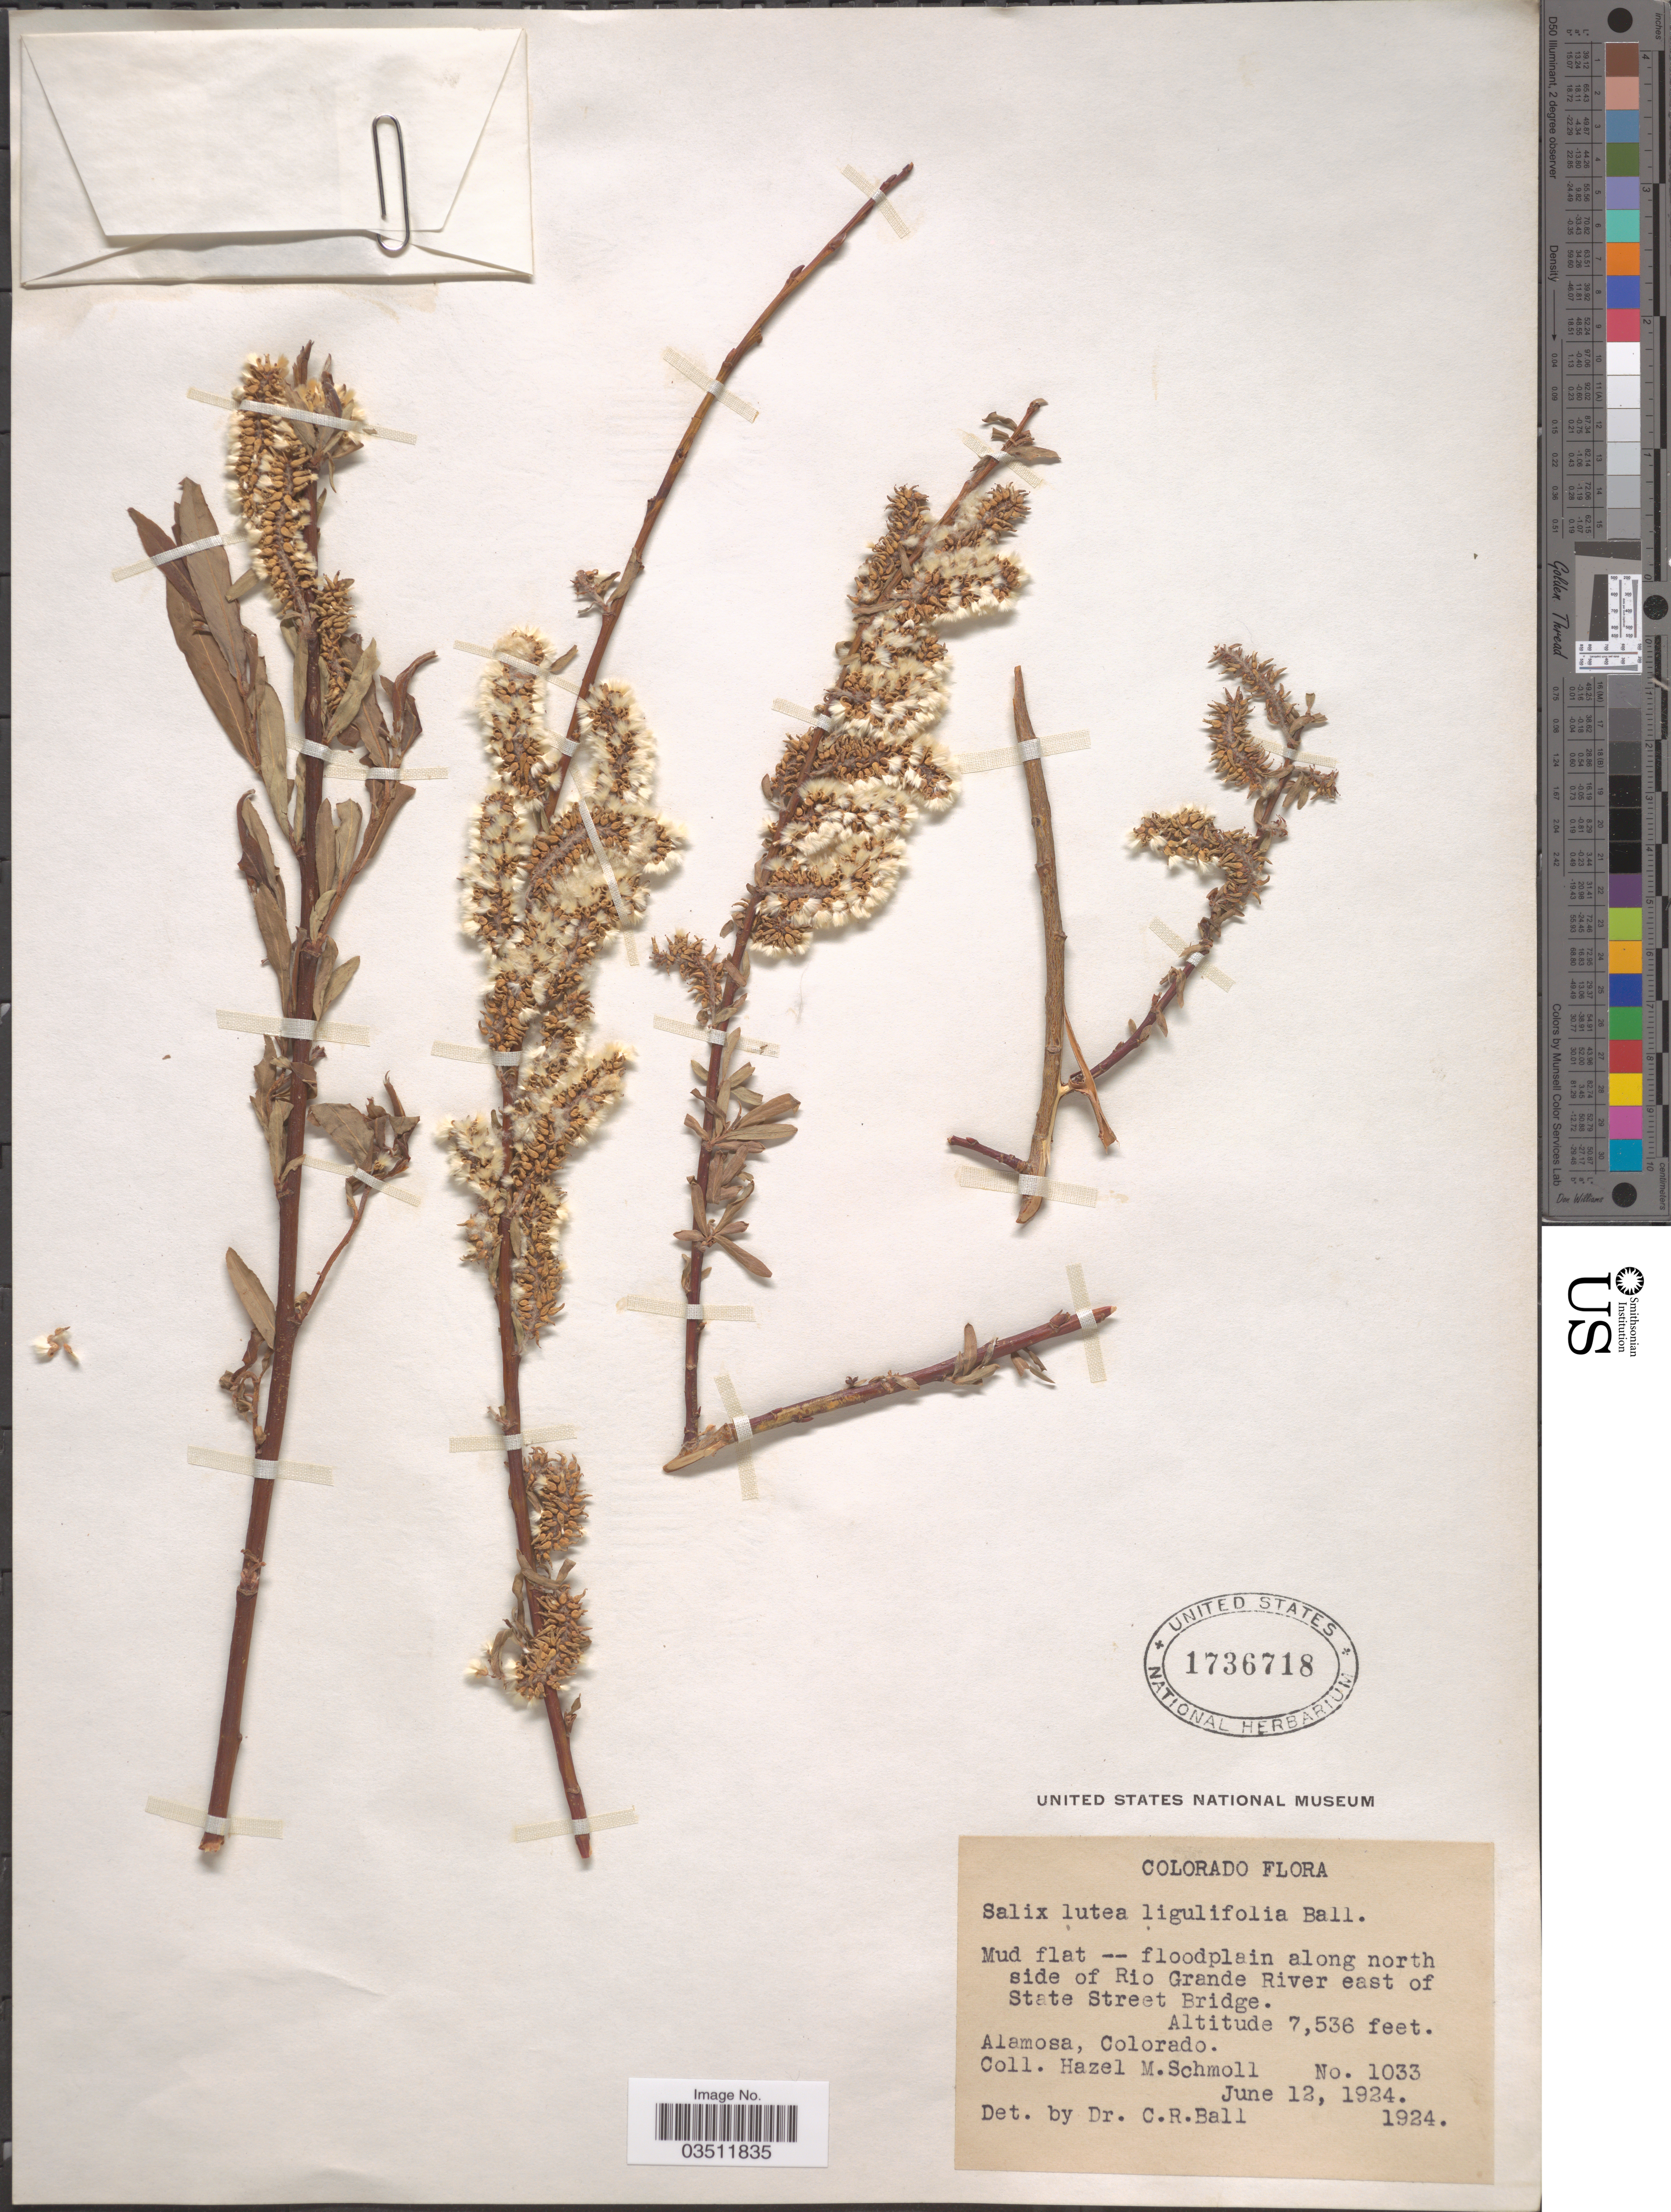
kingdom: Plantae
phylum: Tracheophyta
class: Magnoliopsida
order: Malpighiales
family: Salicaceae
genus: Salix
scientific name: Salix lutea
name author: Nutt.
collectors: H. Schmoll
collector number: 1033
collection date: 1924-06-12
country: United States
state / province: Colorado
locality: Mud flat -- floodplain along north side of Rio Grande River east of State Street Bridge.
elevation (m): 2297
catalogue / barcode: US 1736718